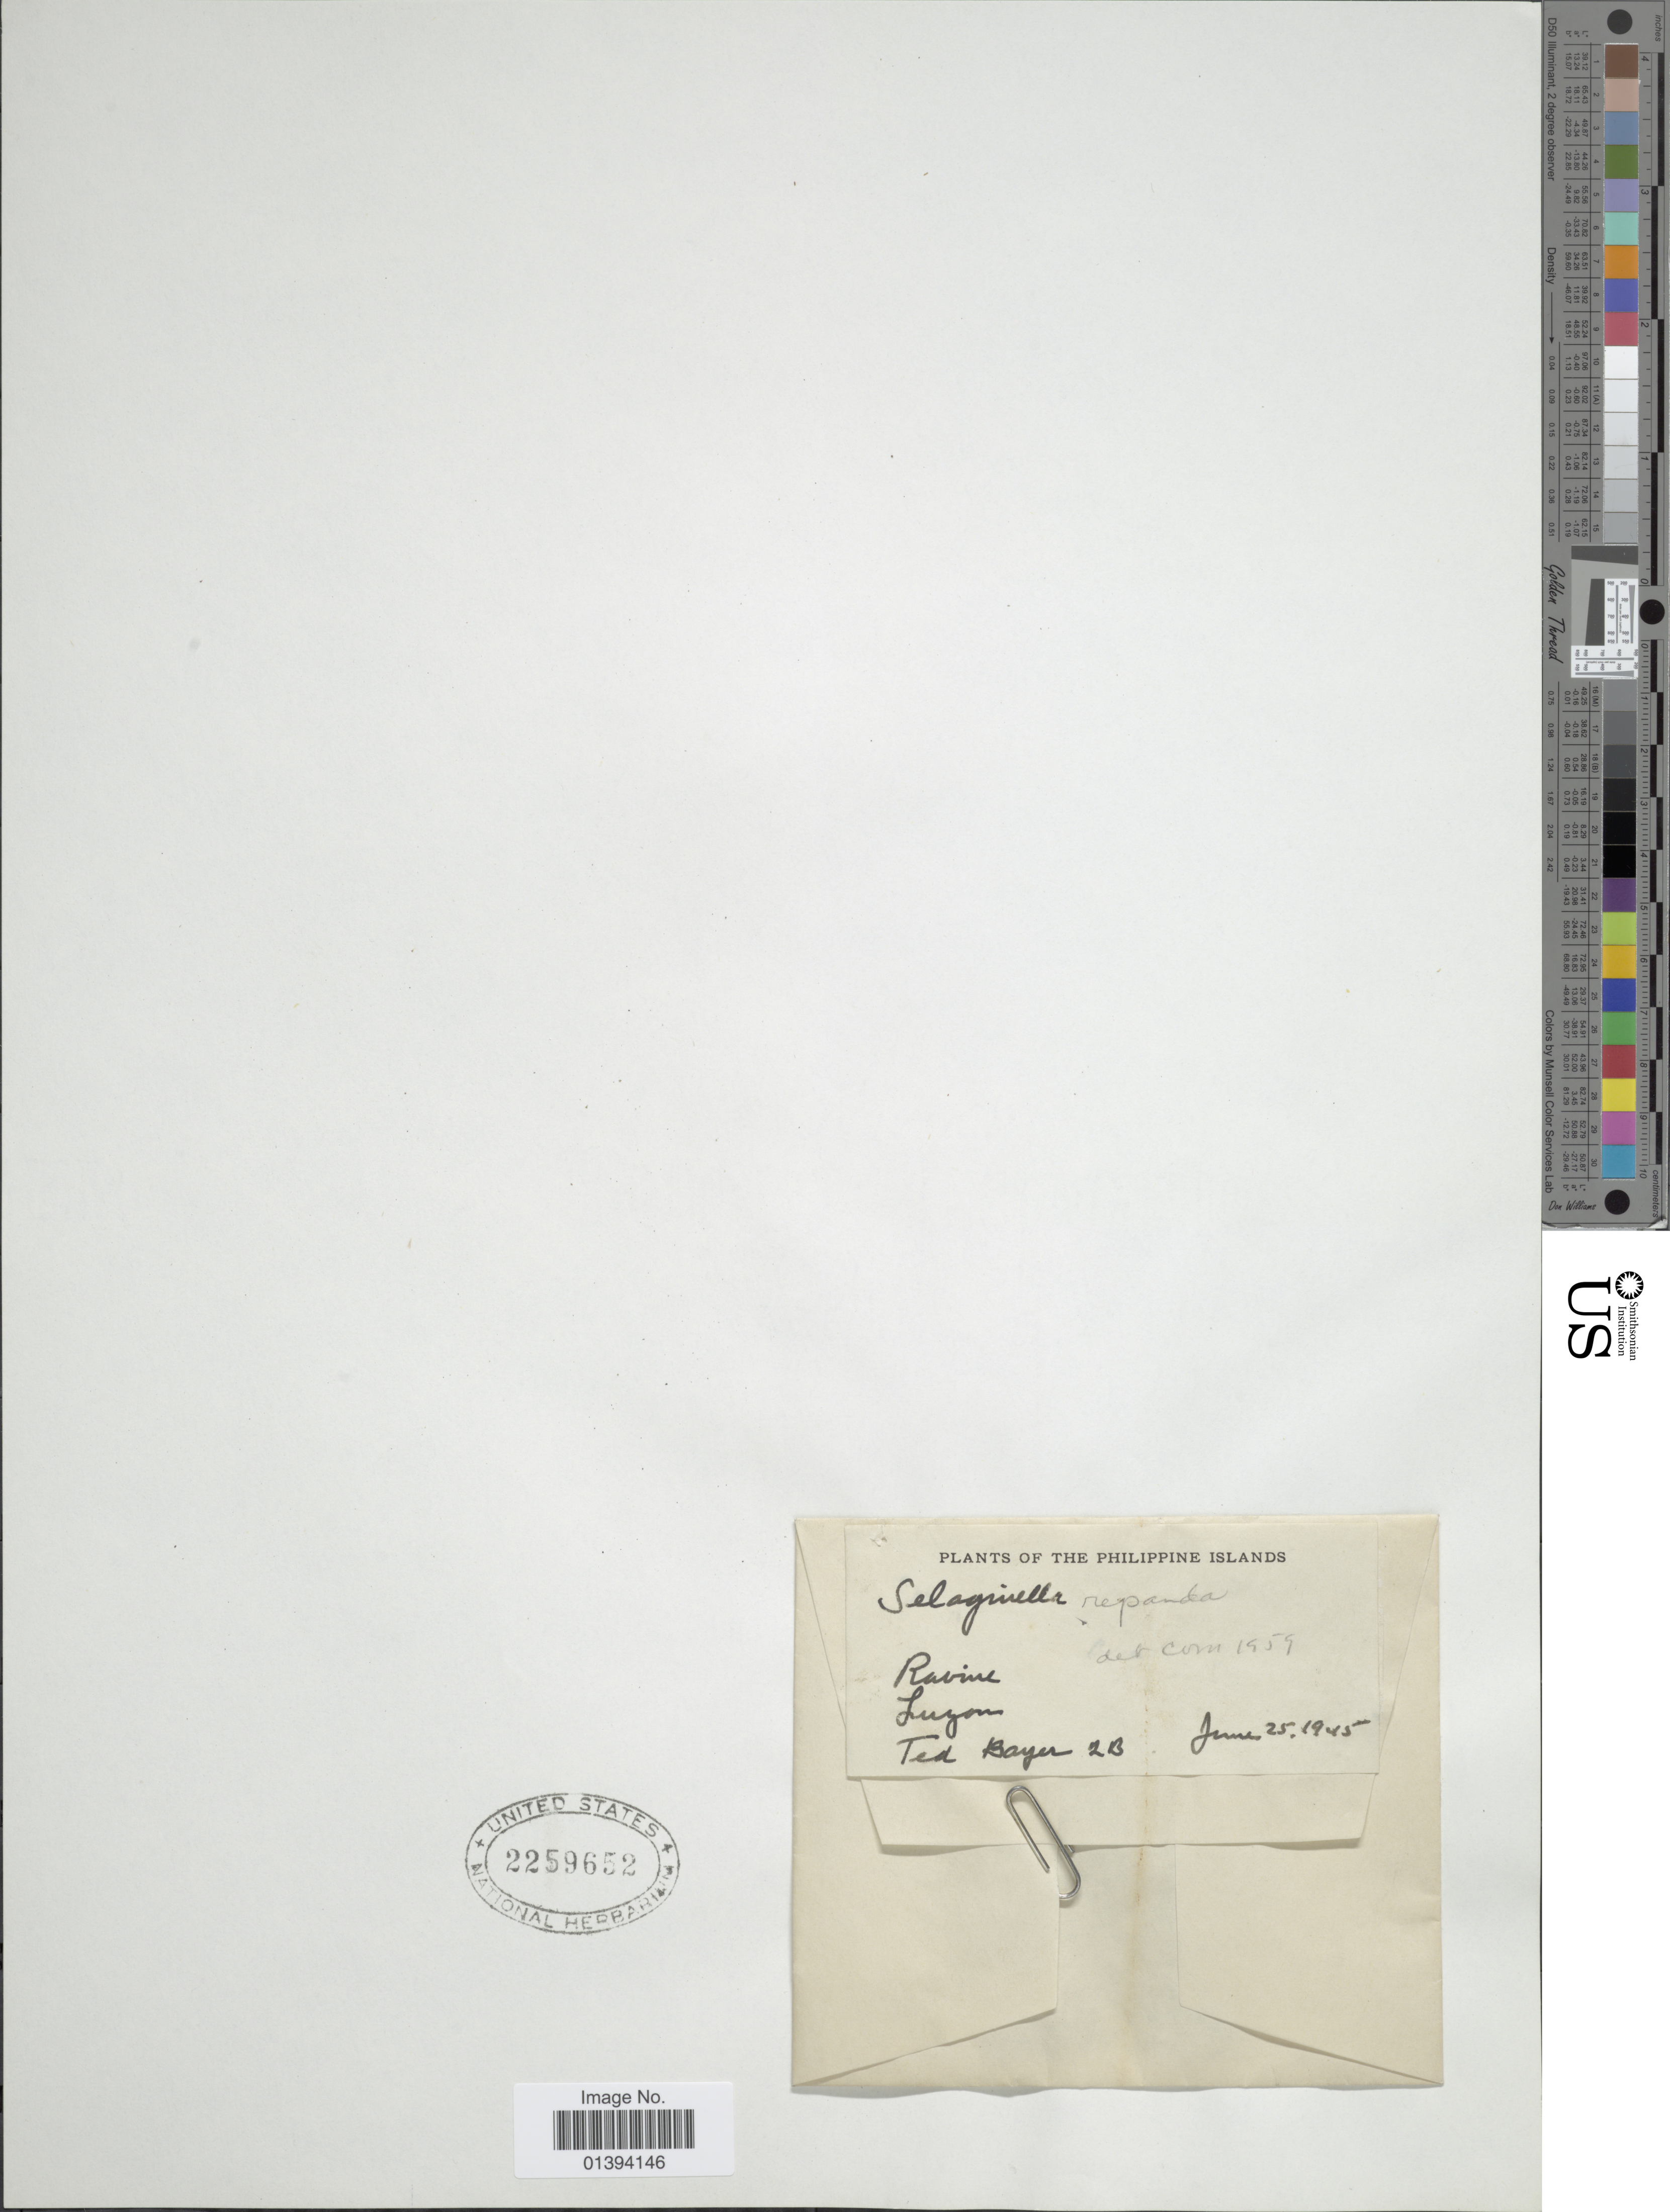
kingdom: Plantae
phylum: Tracheophyta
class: Lycopodiopsida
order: Selaginellales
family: Selaginellaceae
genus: Selaginella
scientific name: Selaginella repanda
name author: (Desv. ex Poir.) Spring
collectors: T. Bayer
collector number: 2B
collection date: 1945-06-25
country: Philippines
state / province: Central Luzon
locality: Ravine, Luzon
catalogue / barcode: US 2259652